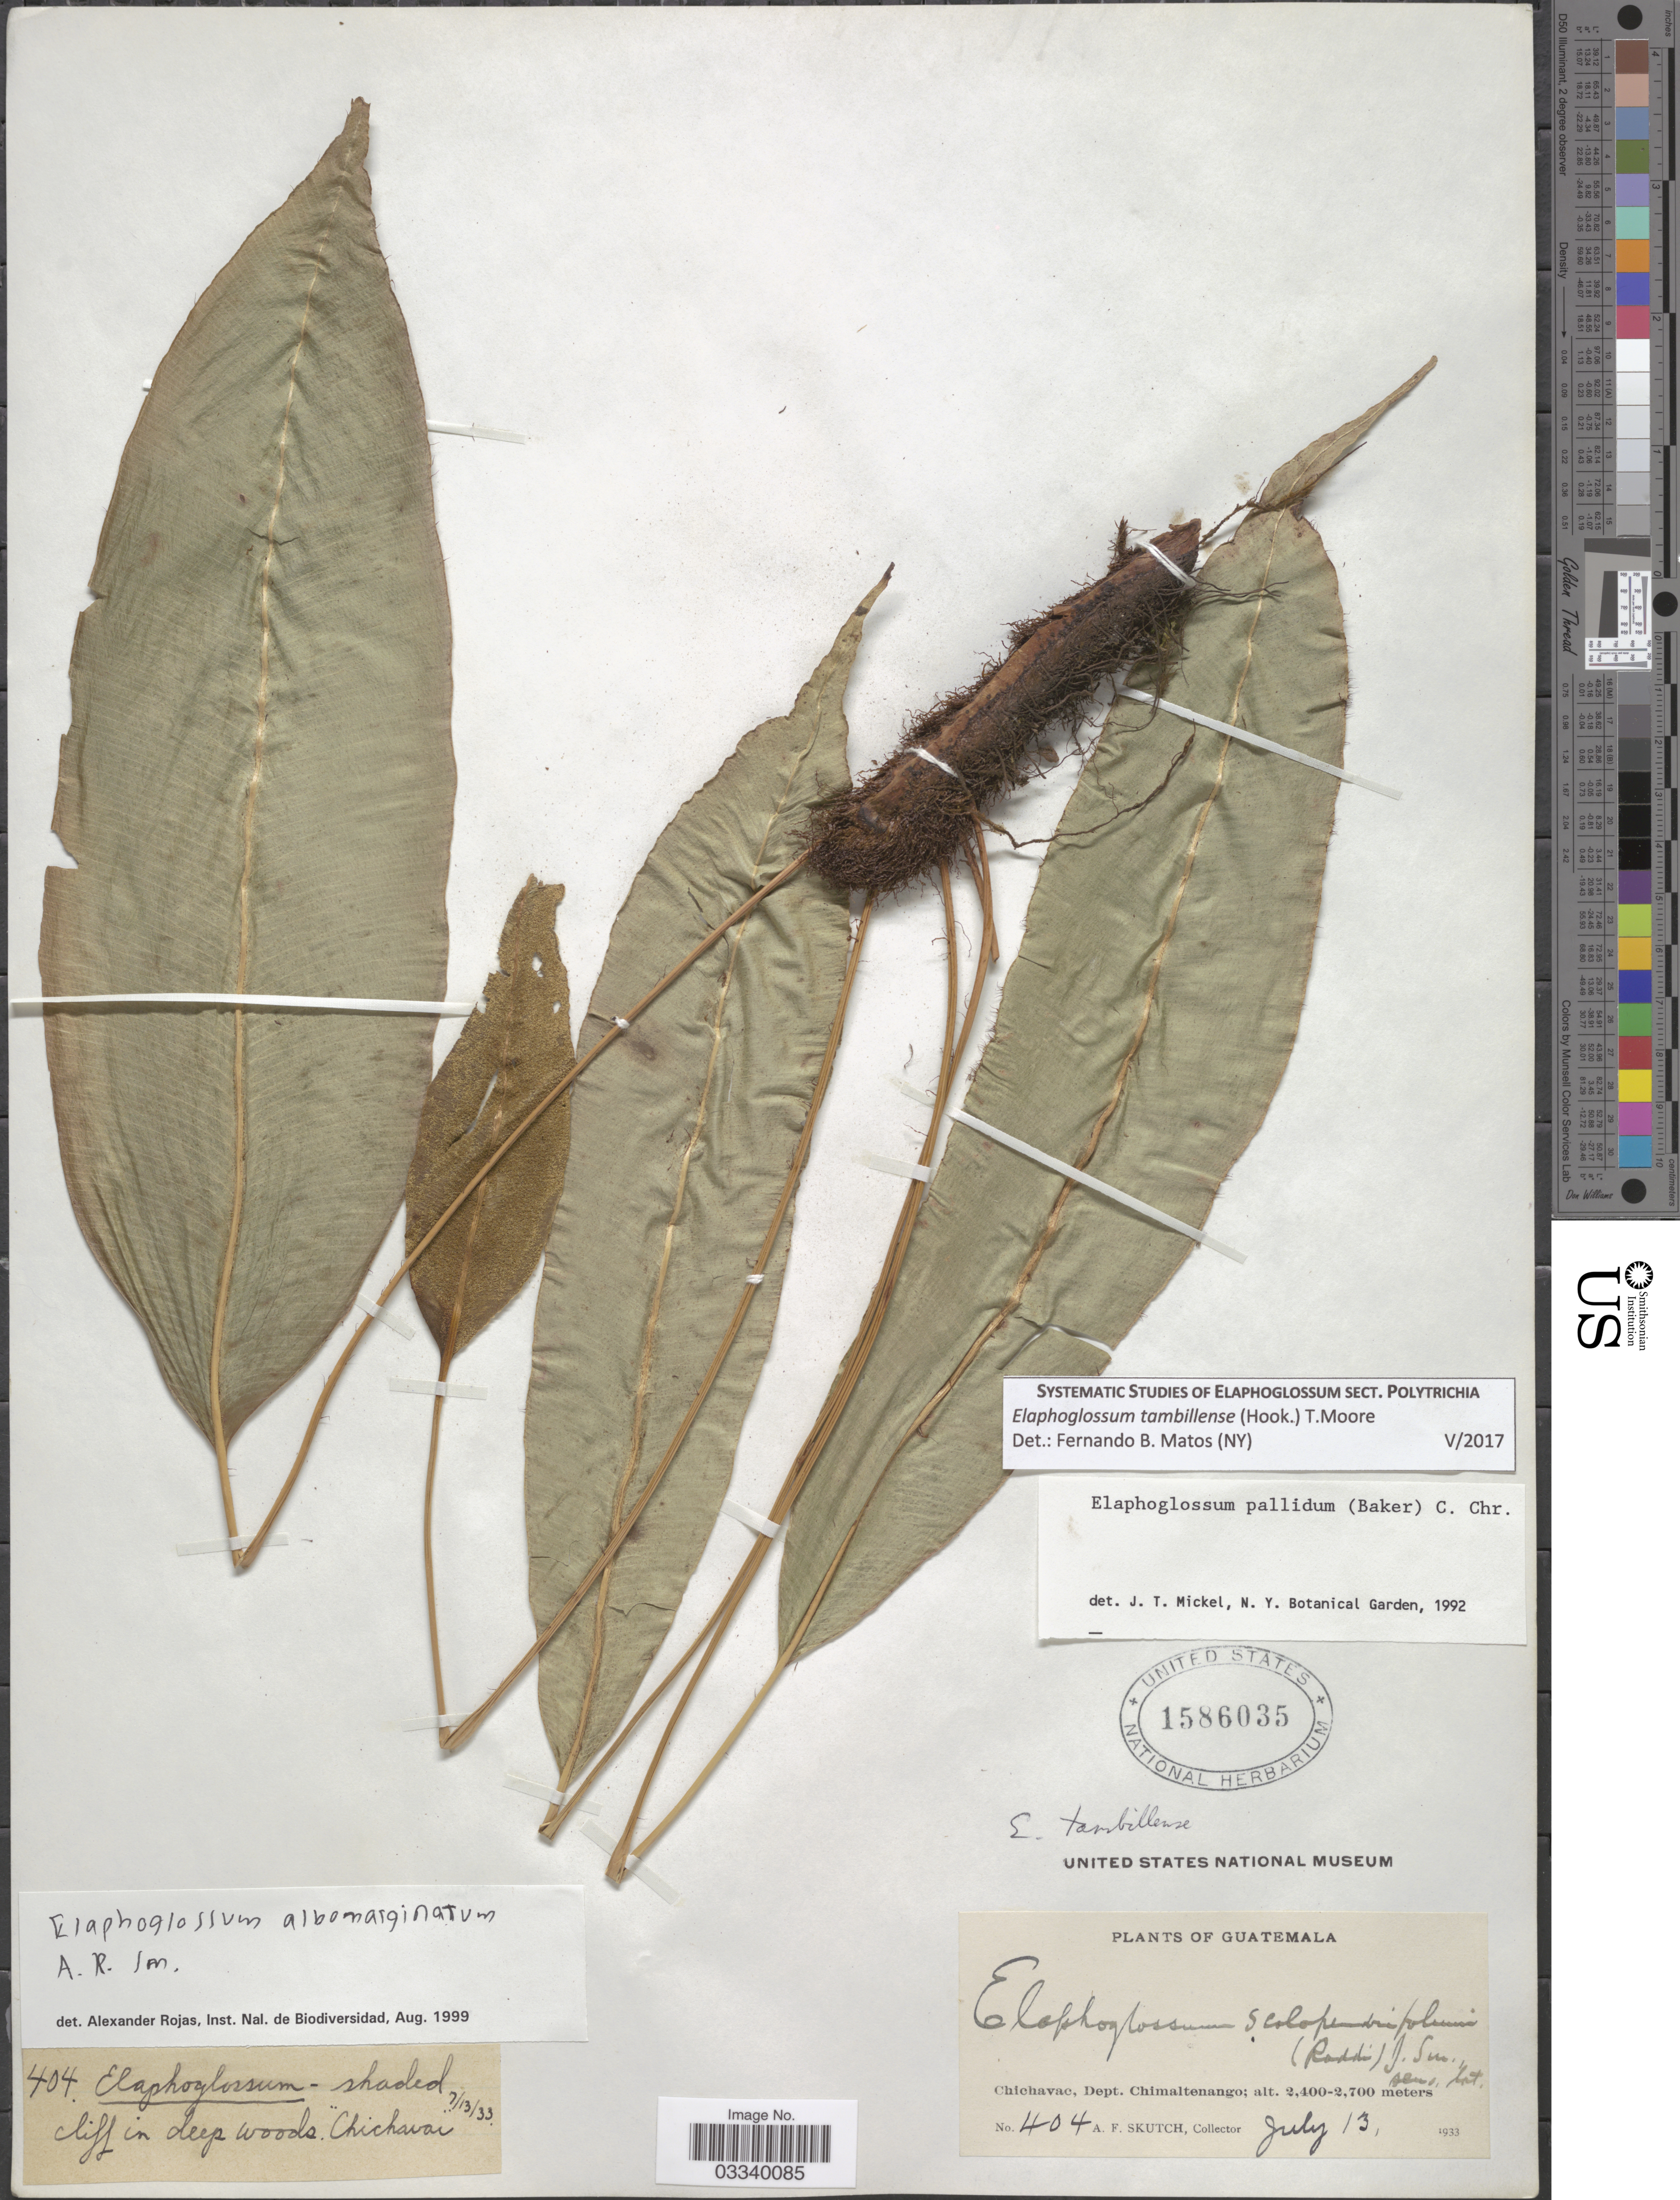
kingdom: Plantae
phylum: Tracheophyta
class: Polypodiopsida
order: Polypodiales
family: Dryopteridaceae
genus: Elaphoglossum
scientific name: Elaphoglossum tambillense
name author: (Hook.) T. Moore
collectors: A. F. Skutch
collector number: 404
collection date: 1933-07-13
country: Guatemala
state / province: Chimaltenango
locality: Chichavac, Dept. Chimaltenango.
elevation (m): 2400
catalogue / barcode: US 1586035